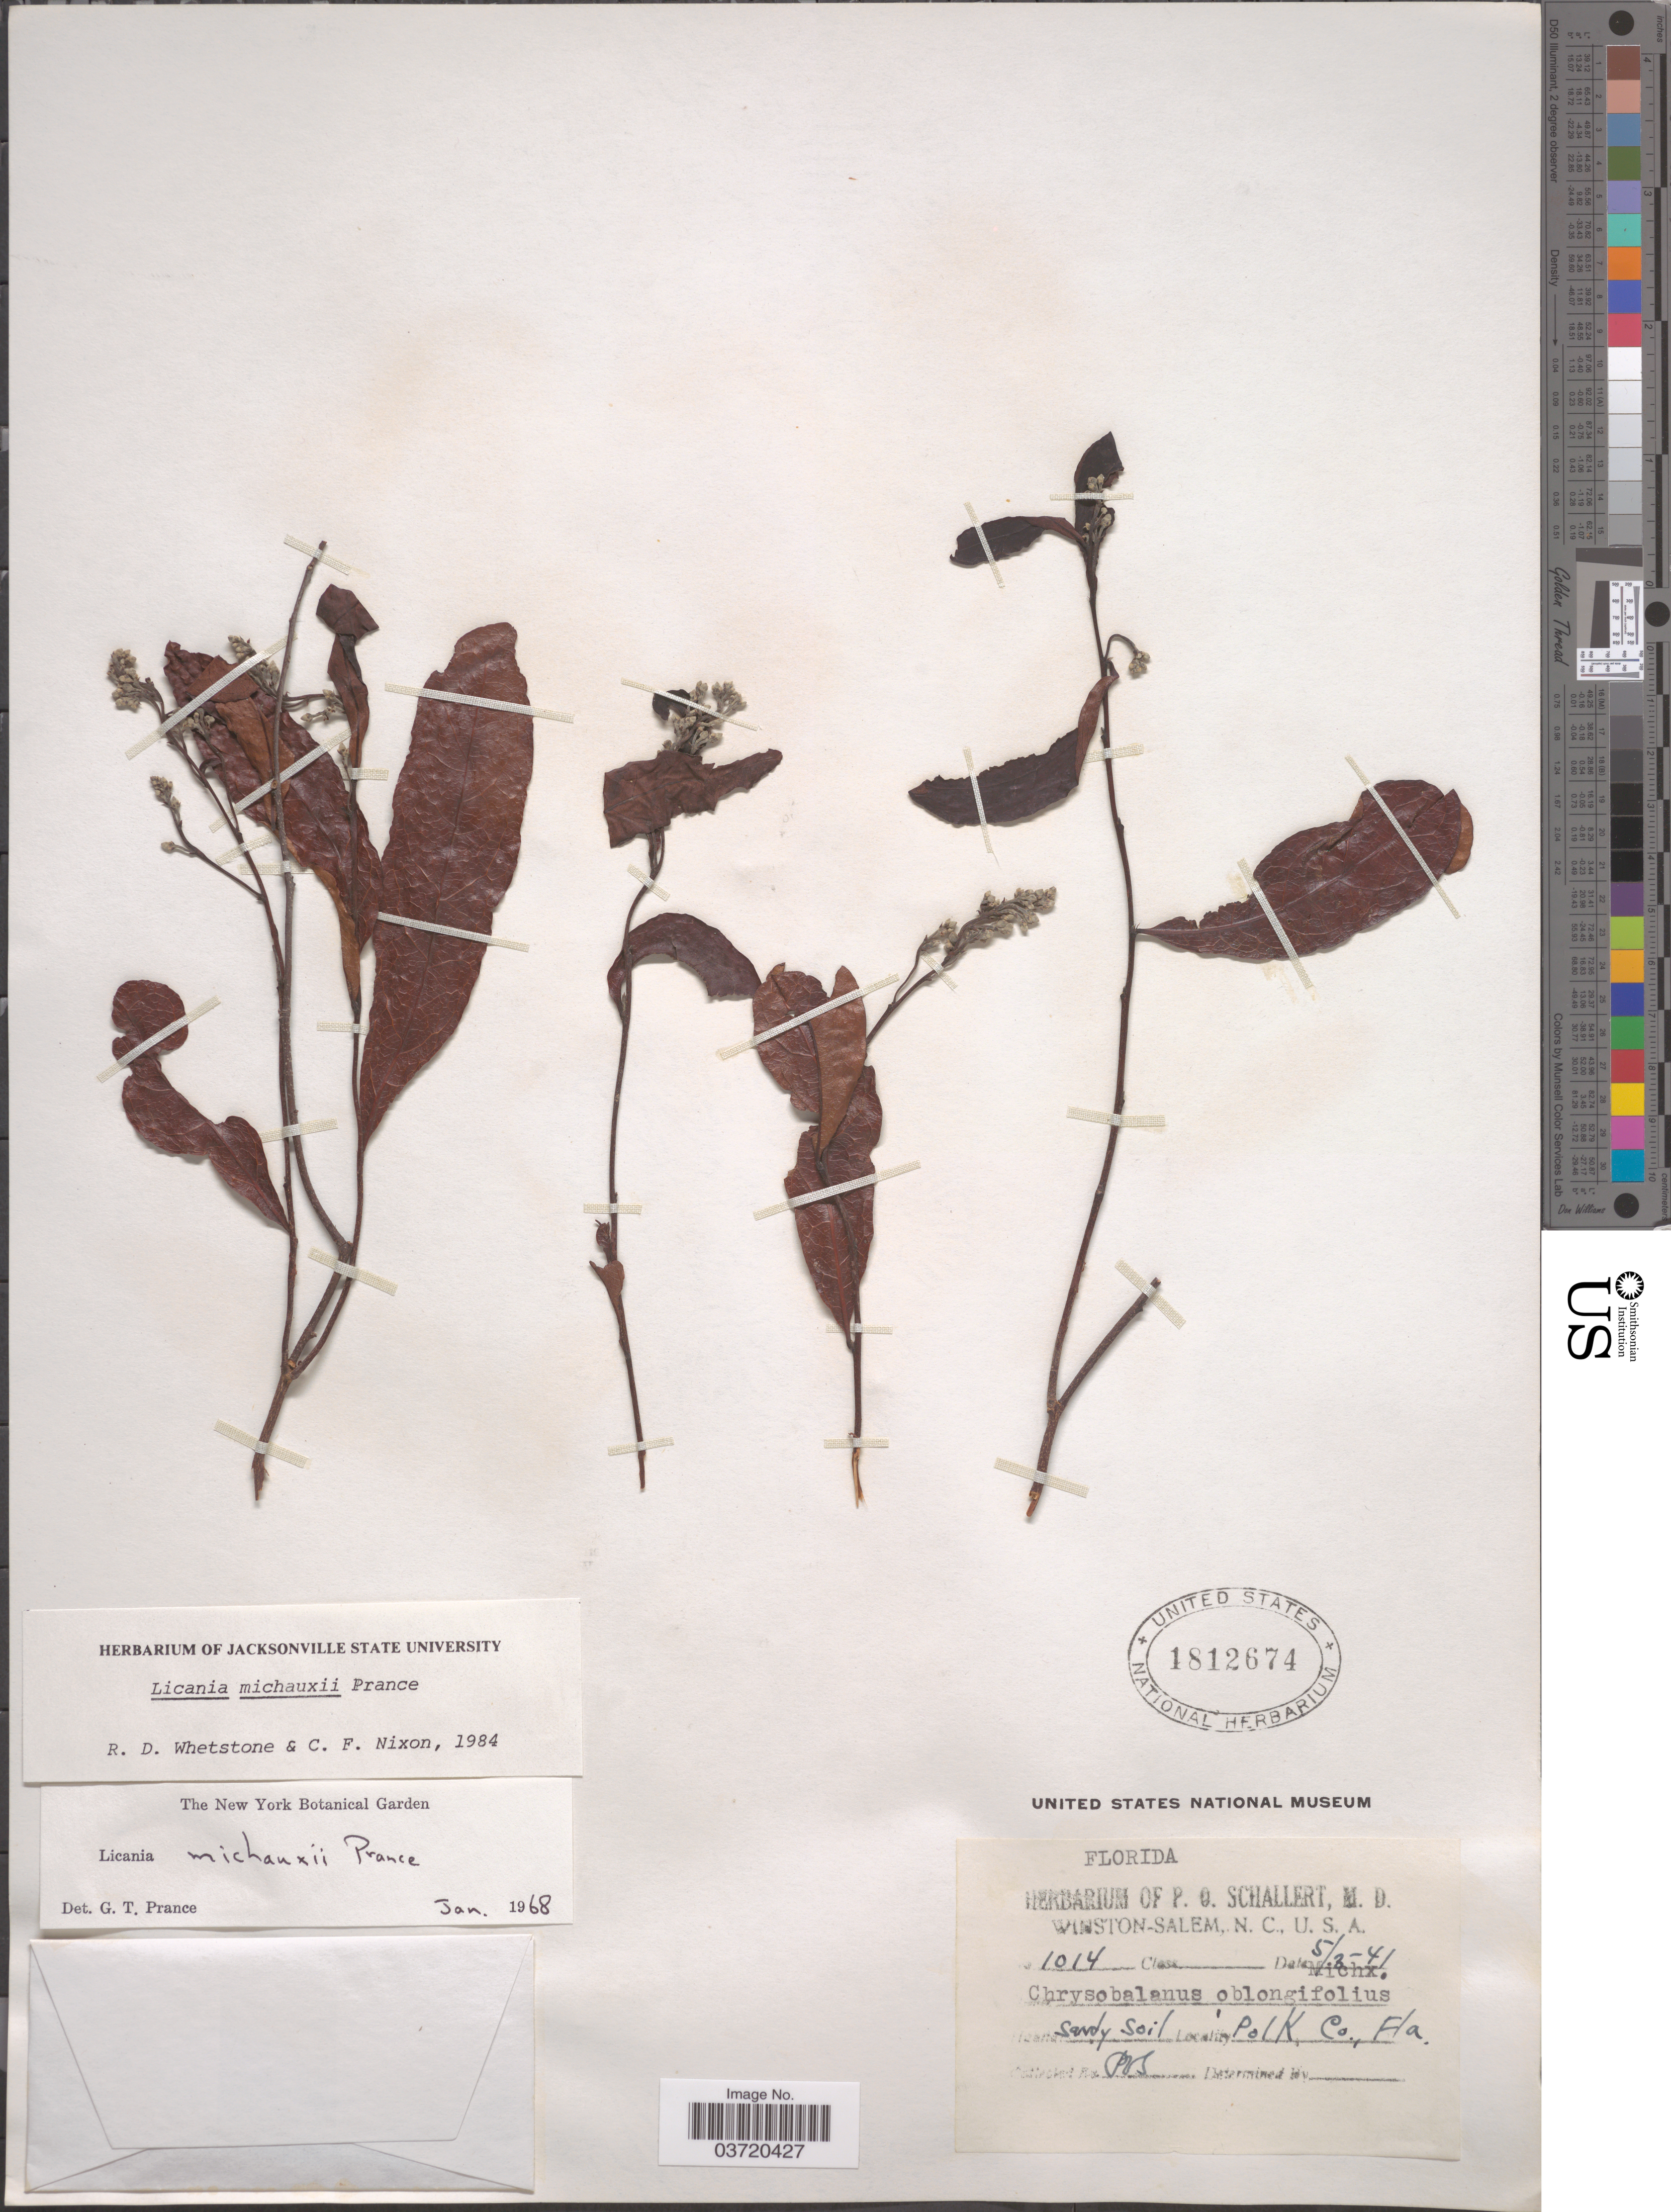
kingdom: Plantae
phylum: Tracheophyta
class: Magnoliopsida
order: Malpighiales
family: Chrysobalanaceae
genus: Geobalanus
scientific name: Geobalanus oblongifolius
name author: (Michx.) Small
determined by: Strong, M. T., (US), Smithsonian Institution - National Museum of Natural History (UNITED STATES)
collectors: P. Schallert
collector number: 1014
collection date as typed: Transcribed d/m/y: 3/5/41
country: United States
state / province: Florida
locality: Polk Co.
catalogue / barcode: US 1812674